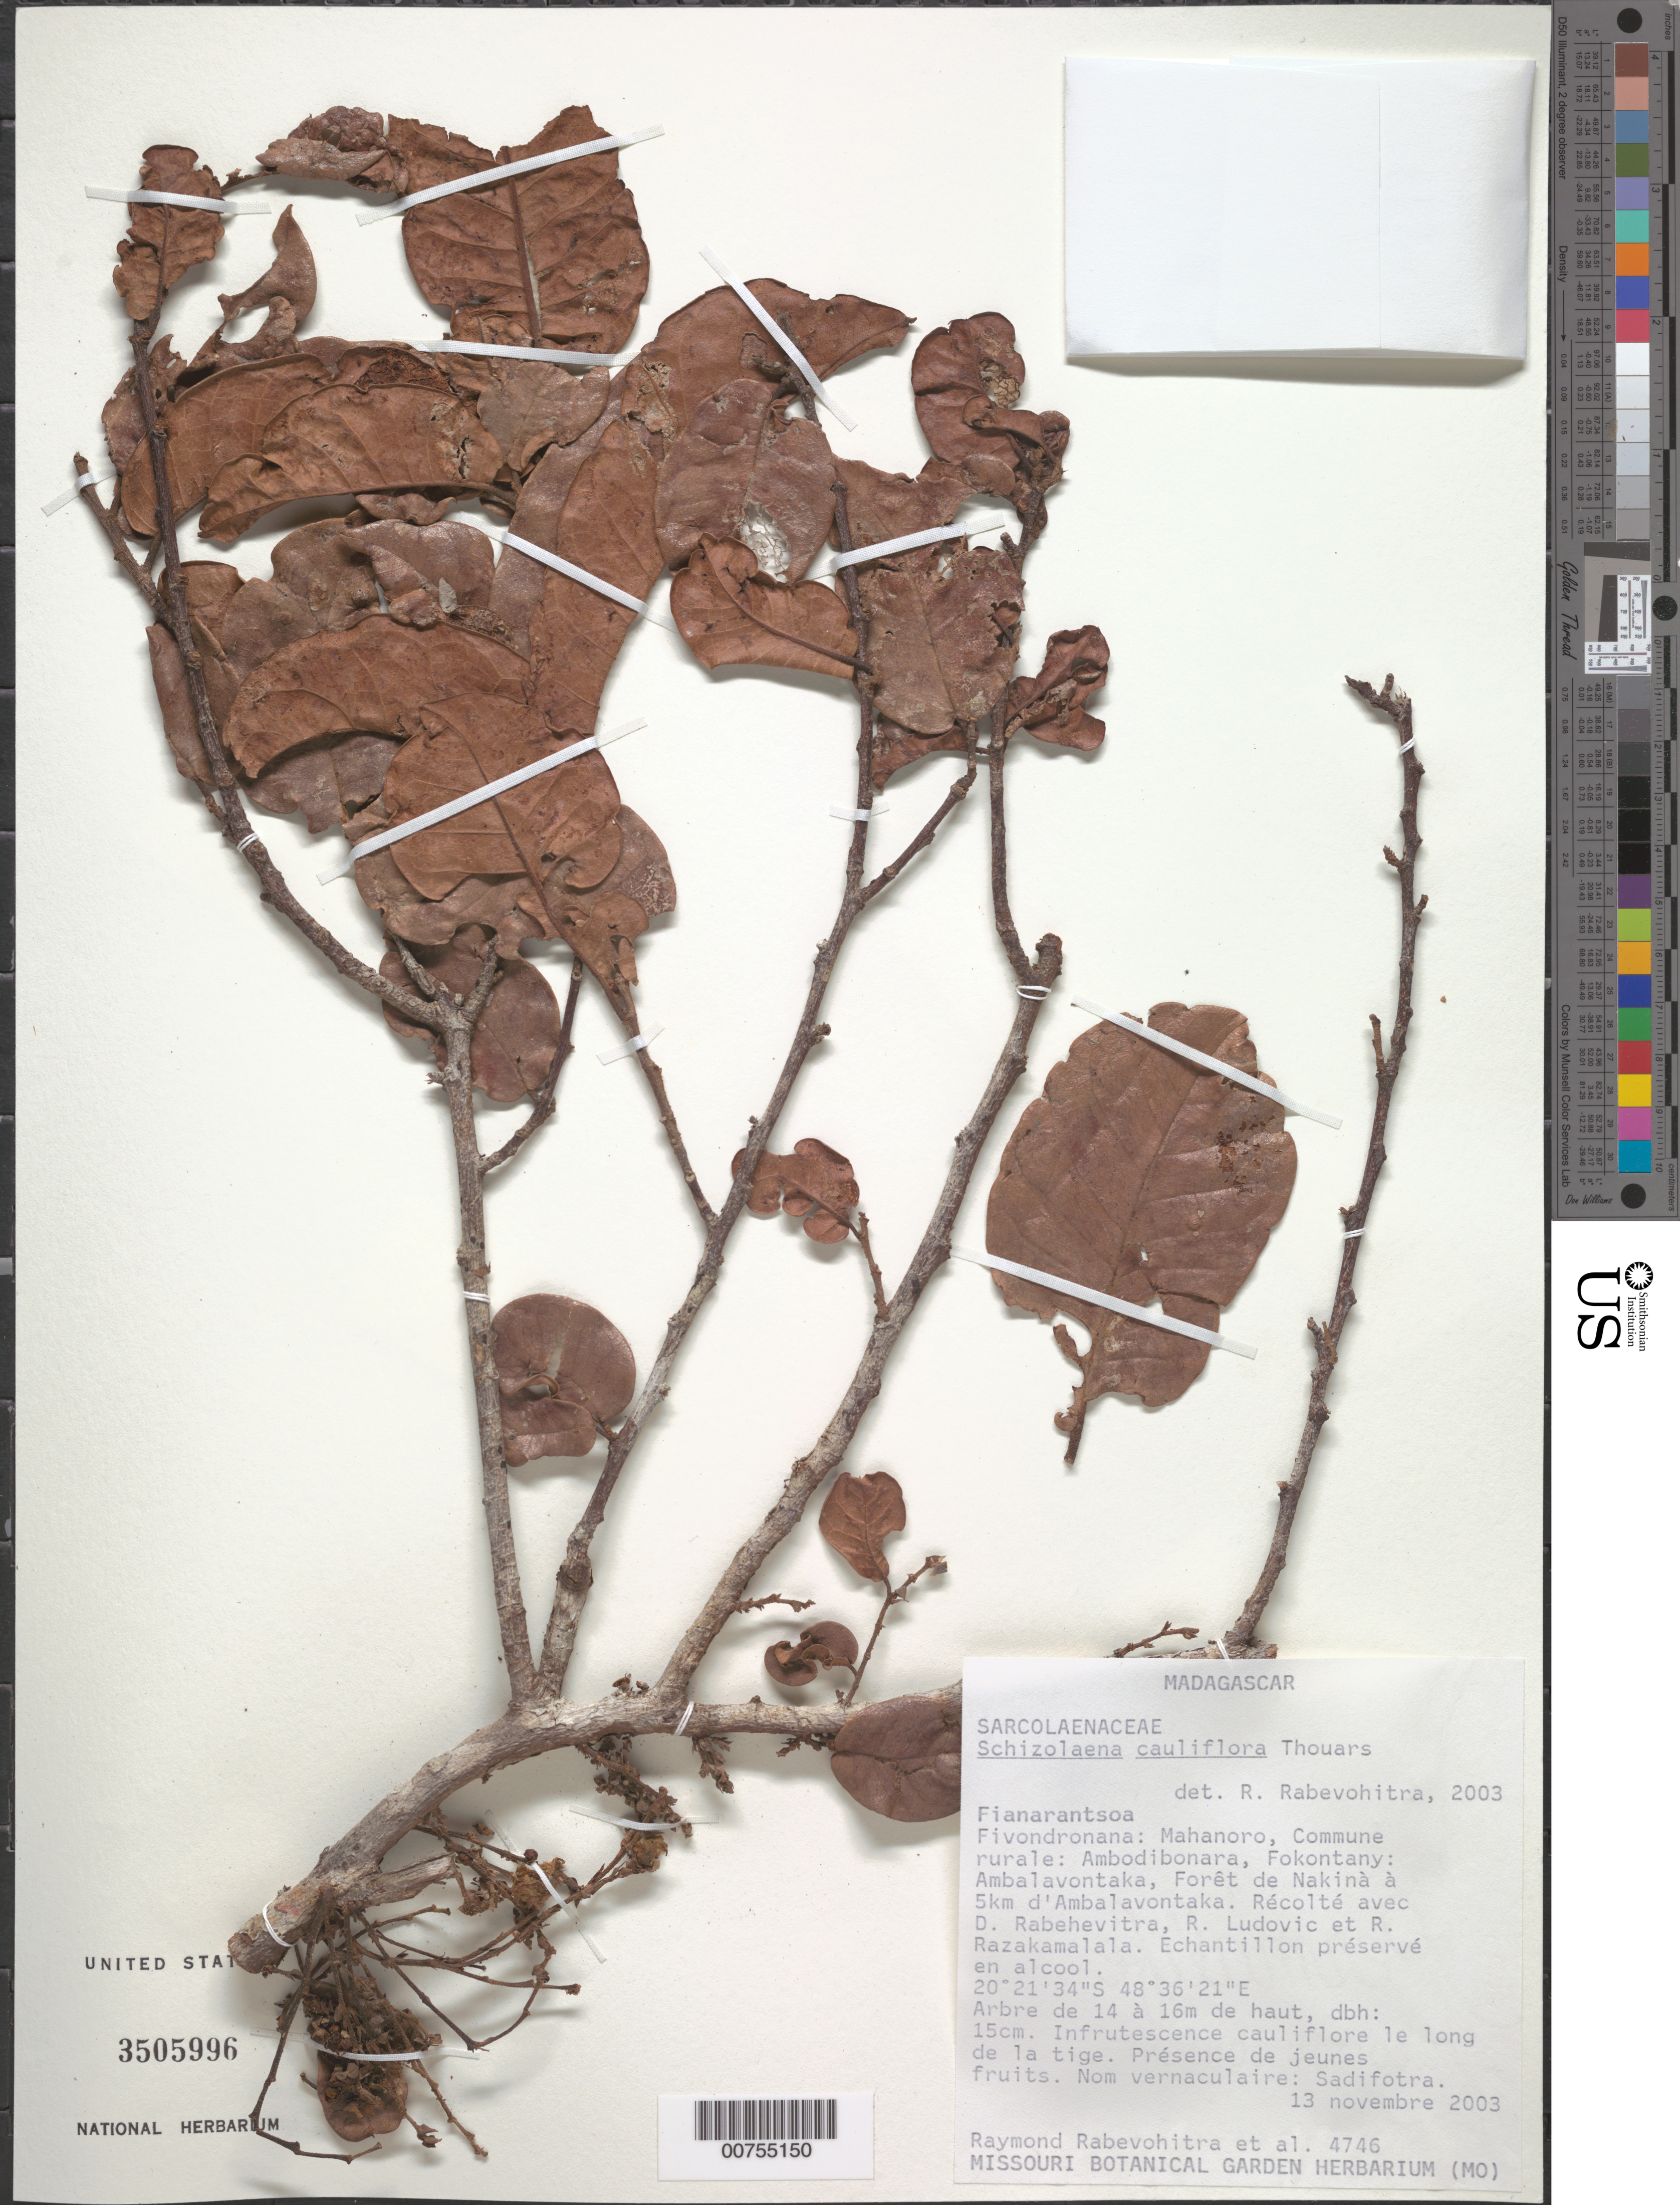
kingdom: Plantae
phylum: Tracheophyta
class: Magnoliopsida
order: Malvales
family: Sarcolaenaceae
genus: Schizolaena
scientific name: Schizolaena cauliflora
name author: Thouars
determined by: Rabevohitra, R.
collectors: R. Rabevohitra & et al.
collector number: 4746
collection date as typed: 13 Nov 2003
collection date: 2003-11-13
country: Madagascar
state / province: Atsinanana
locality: Fivondronana: Mahanoro, Commune rurale: Ambodibonara, Fokontany: Ambalavontaka. Nakinà à 5 km d'Ambalavontaka.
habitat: Forest.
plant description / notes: Common name: Sadifotra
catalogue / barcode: US 3505996